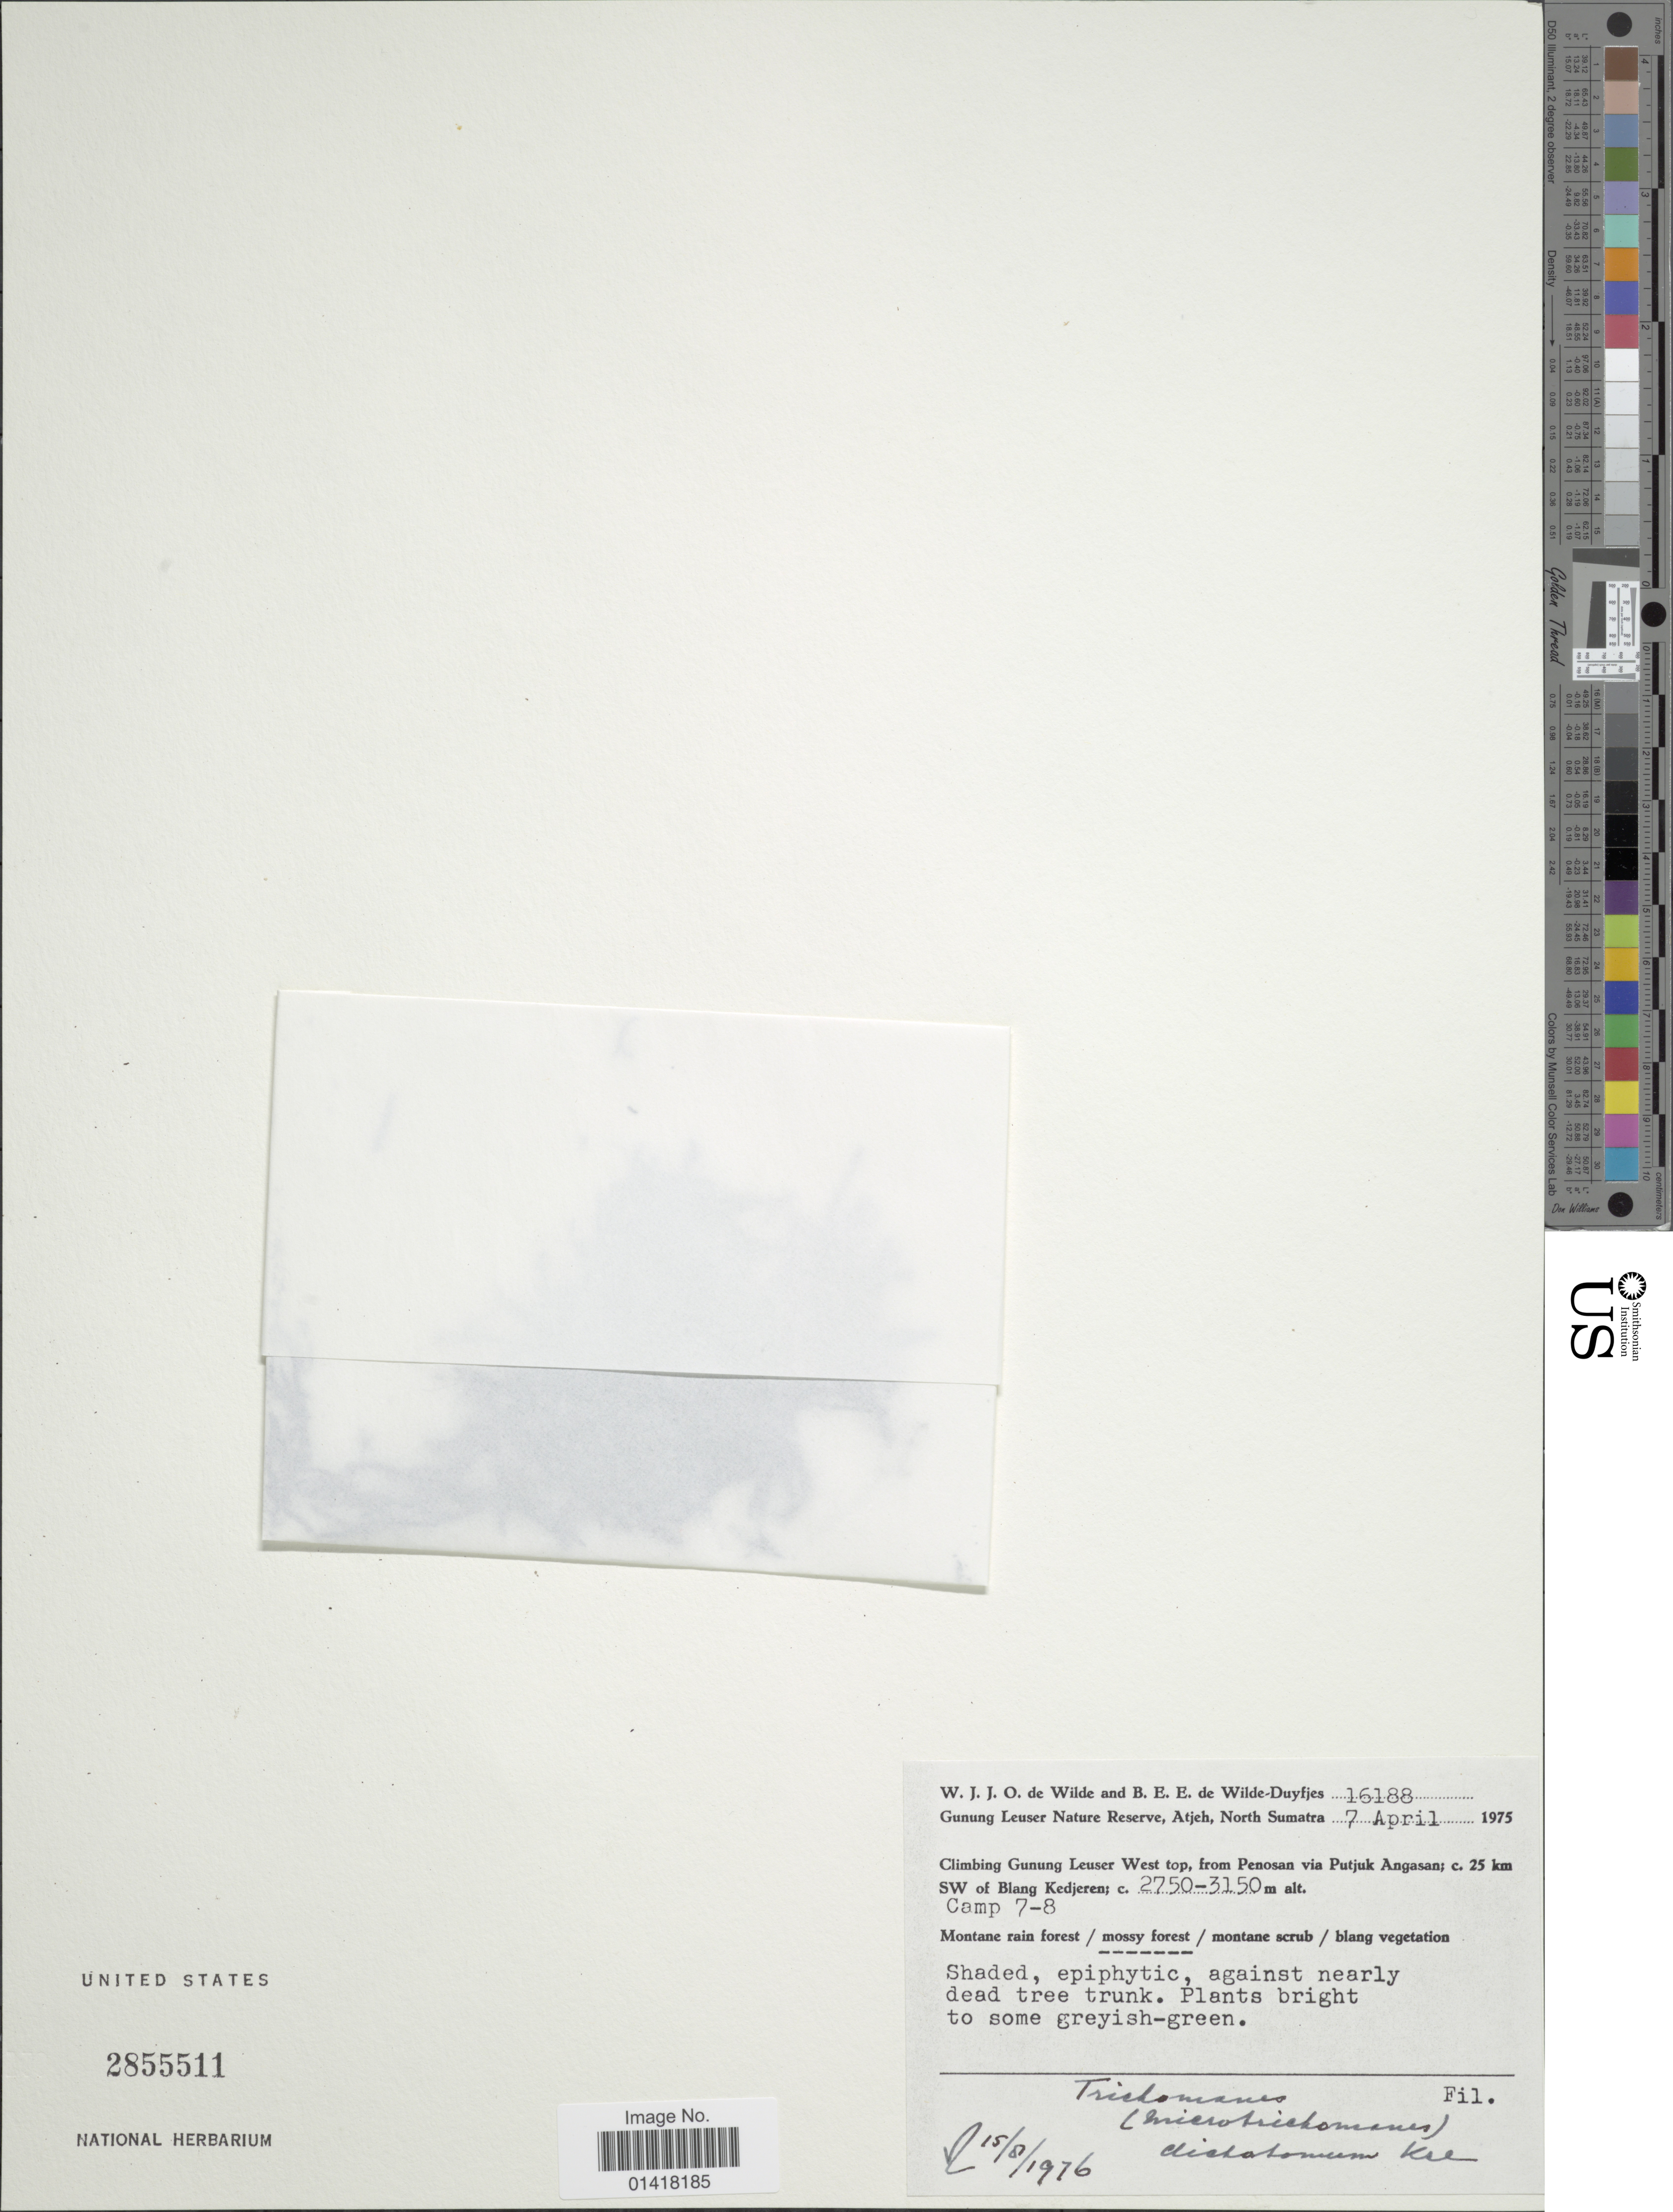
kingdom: Plantae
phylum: Tracheophyta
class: Polypodiopsida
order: Hymenophyllales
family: Hymenophyllaceae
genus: Hymenophyllum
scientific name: Hymenophyllum dichotomum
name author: Cav.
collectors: B. E. de Wilde-Duyfjes & W. J. de Wilde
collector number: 16188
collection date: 1975-04-07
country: Indonesia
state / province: Sumatra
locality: Gunung Leuser Nature Reserve, Atjeh, North Sumatra. Climbing Gunung Leuser West top, from Penosan via Putjuk Angasan; 25 km SW of Blang Kedjeren. Camp 7-8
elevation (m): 2750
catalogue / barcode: US 2855511